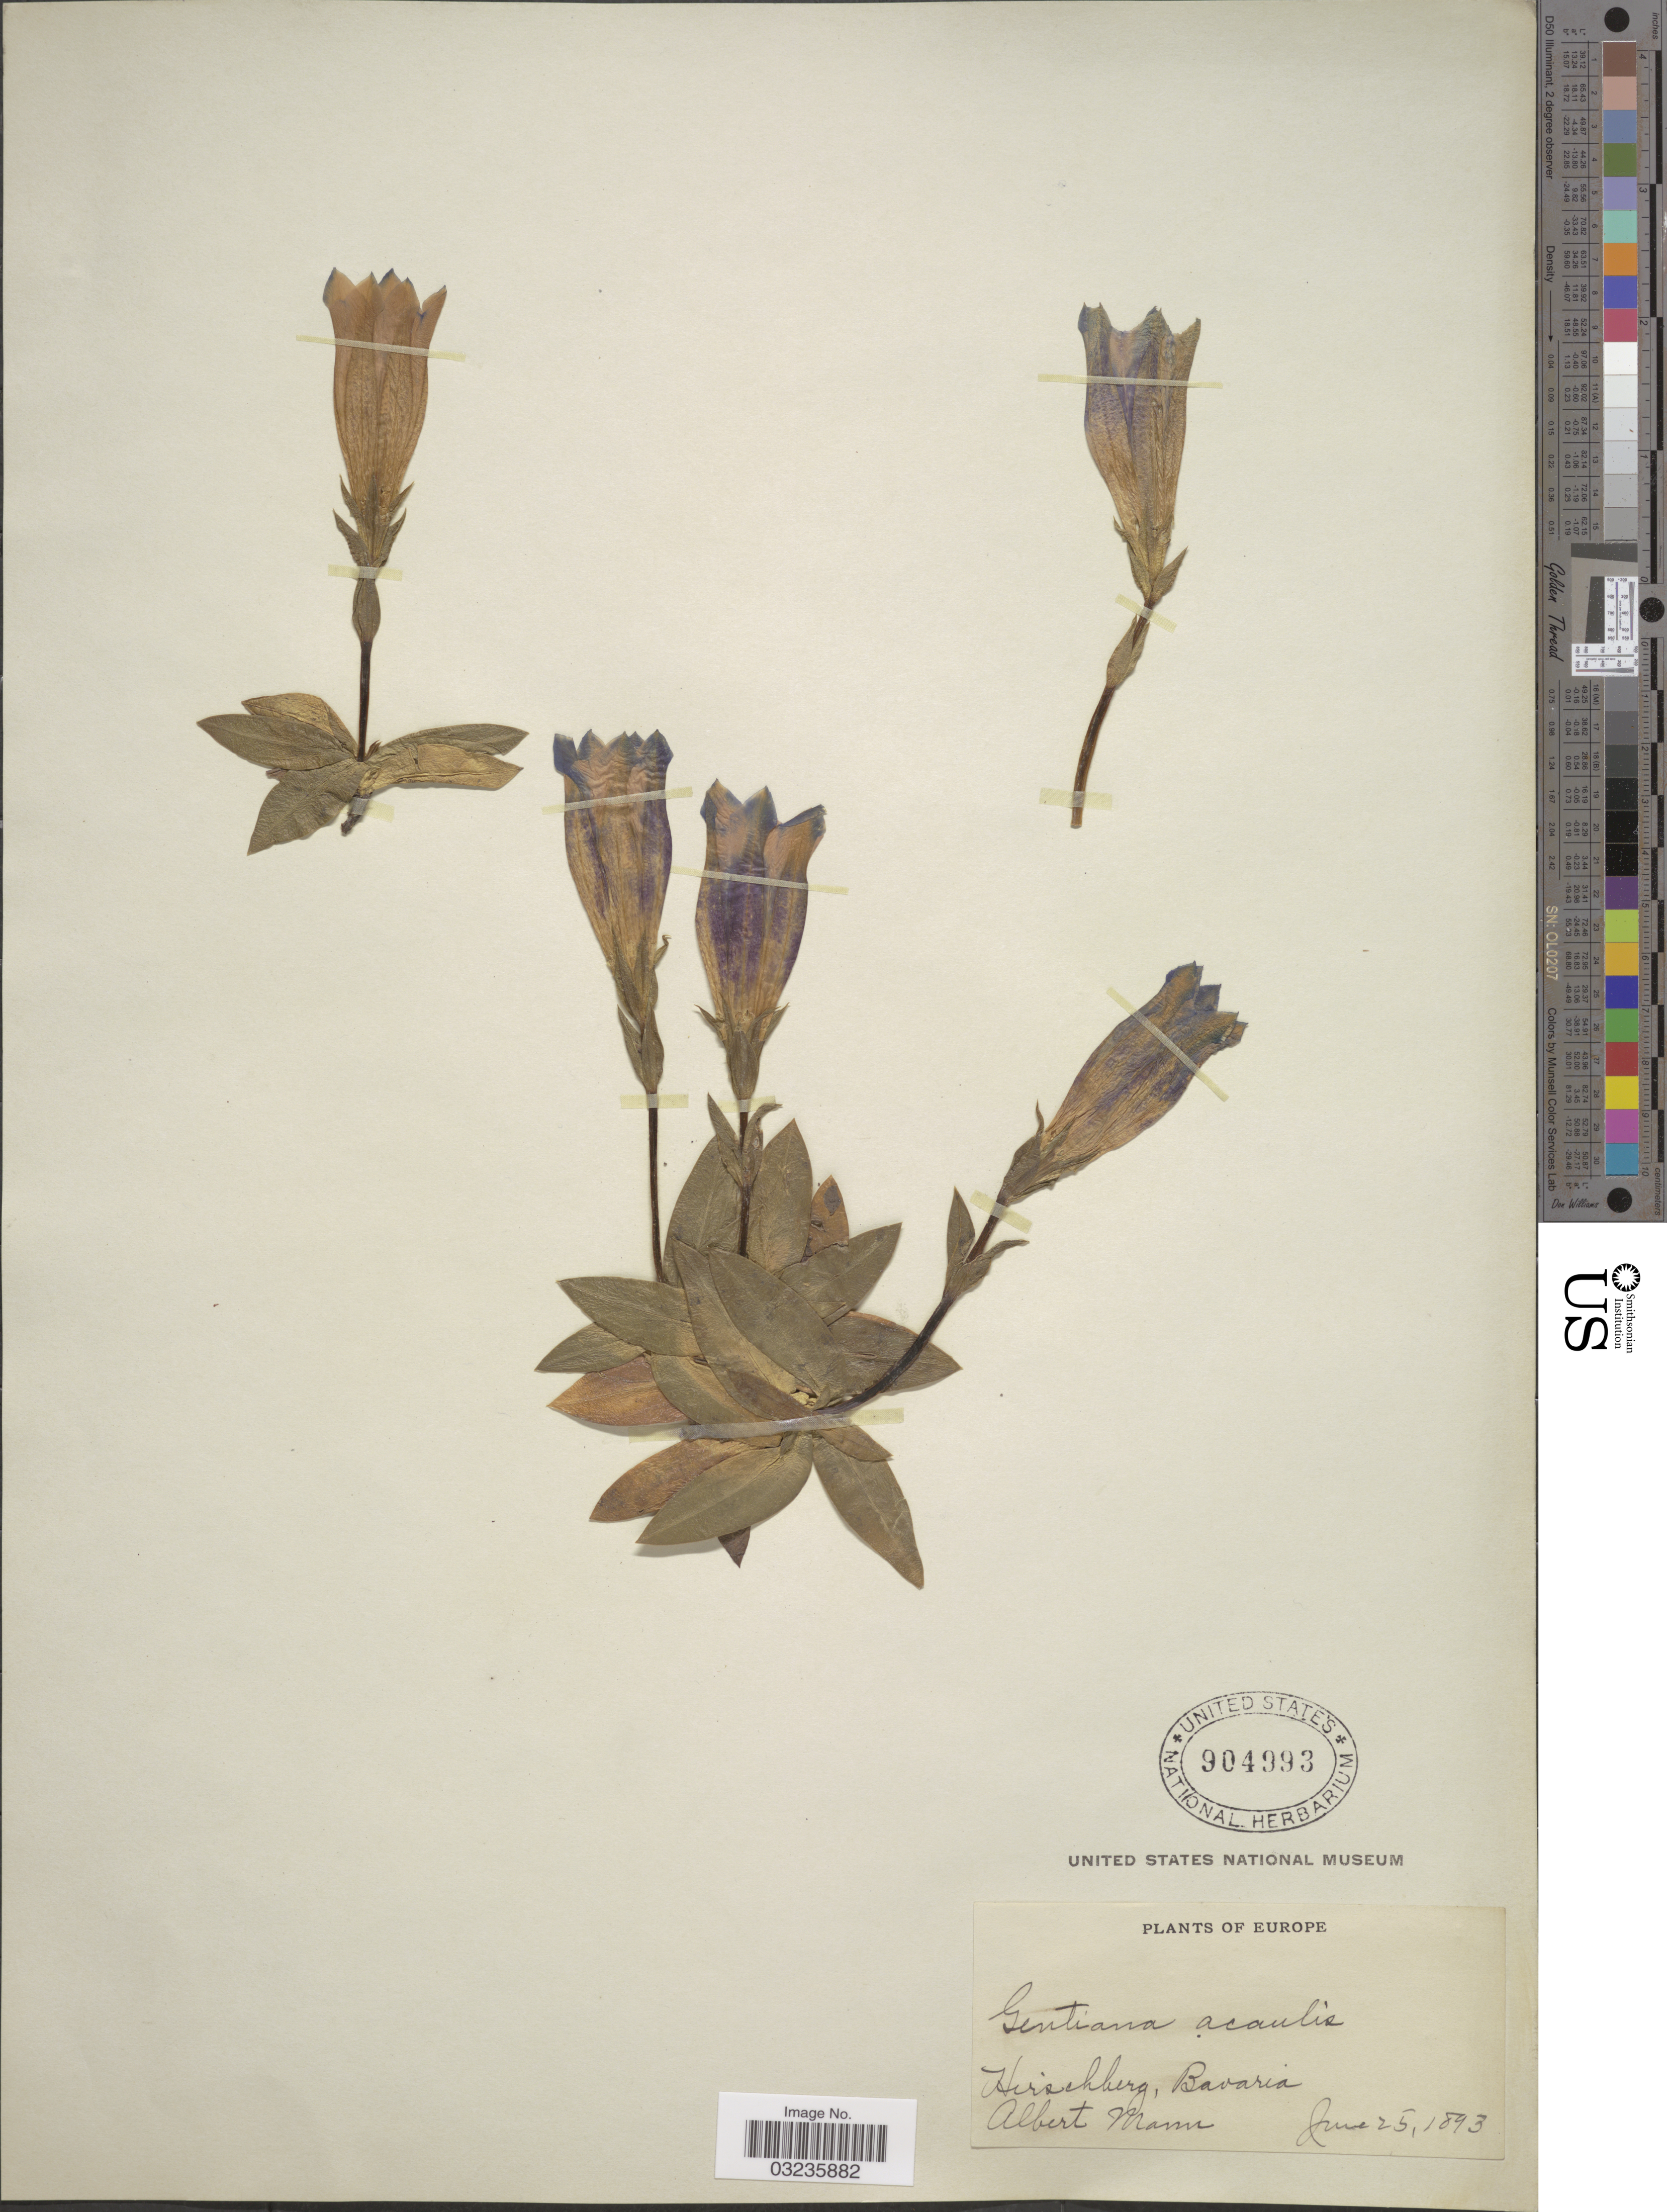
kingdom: Plantae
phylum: Tracheophyta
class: Magnoliopsida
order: Gentianales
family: Gentianaceae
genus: Gentiana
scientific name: Gentiana acaulis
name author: L.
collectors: A. Mann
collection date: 1893-06-25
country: Germany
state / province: Bayern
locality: Hirschberg, Bavaria.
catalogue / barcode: US 904993